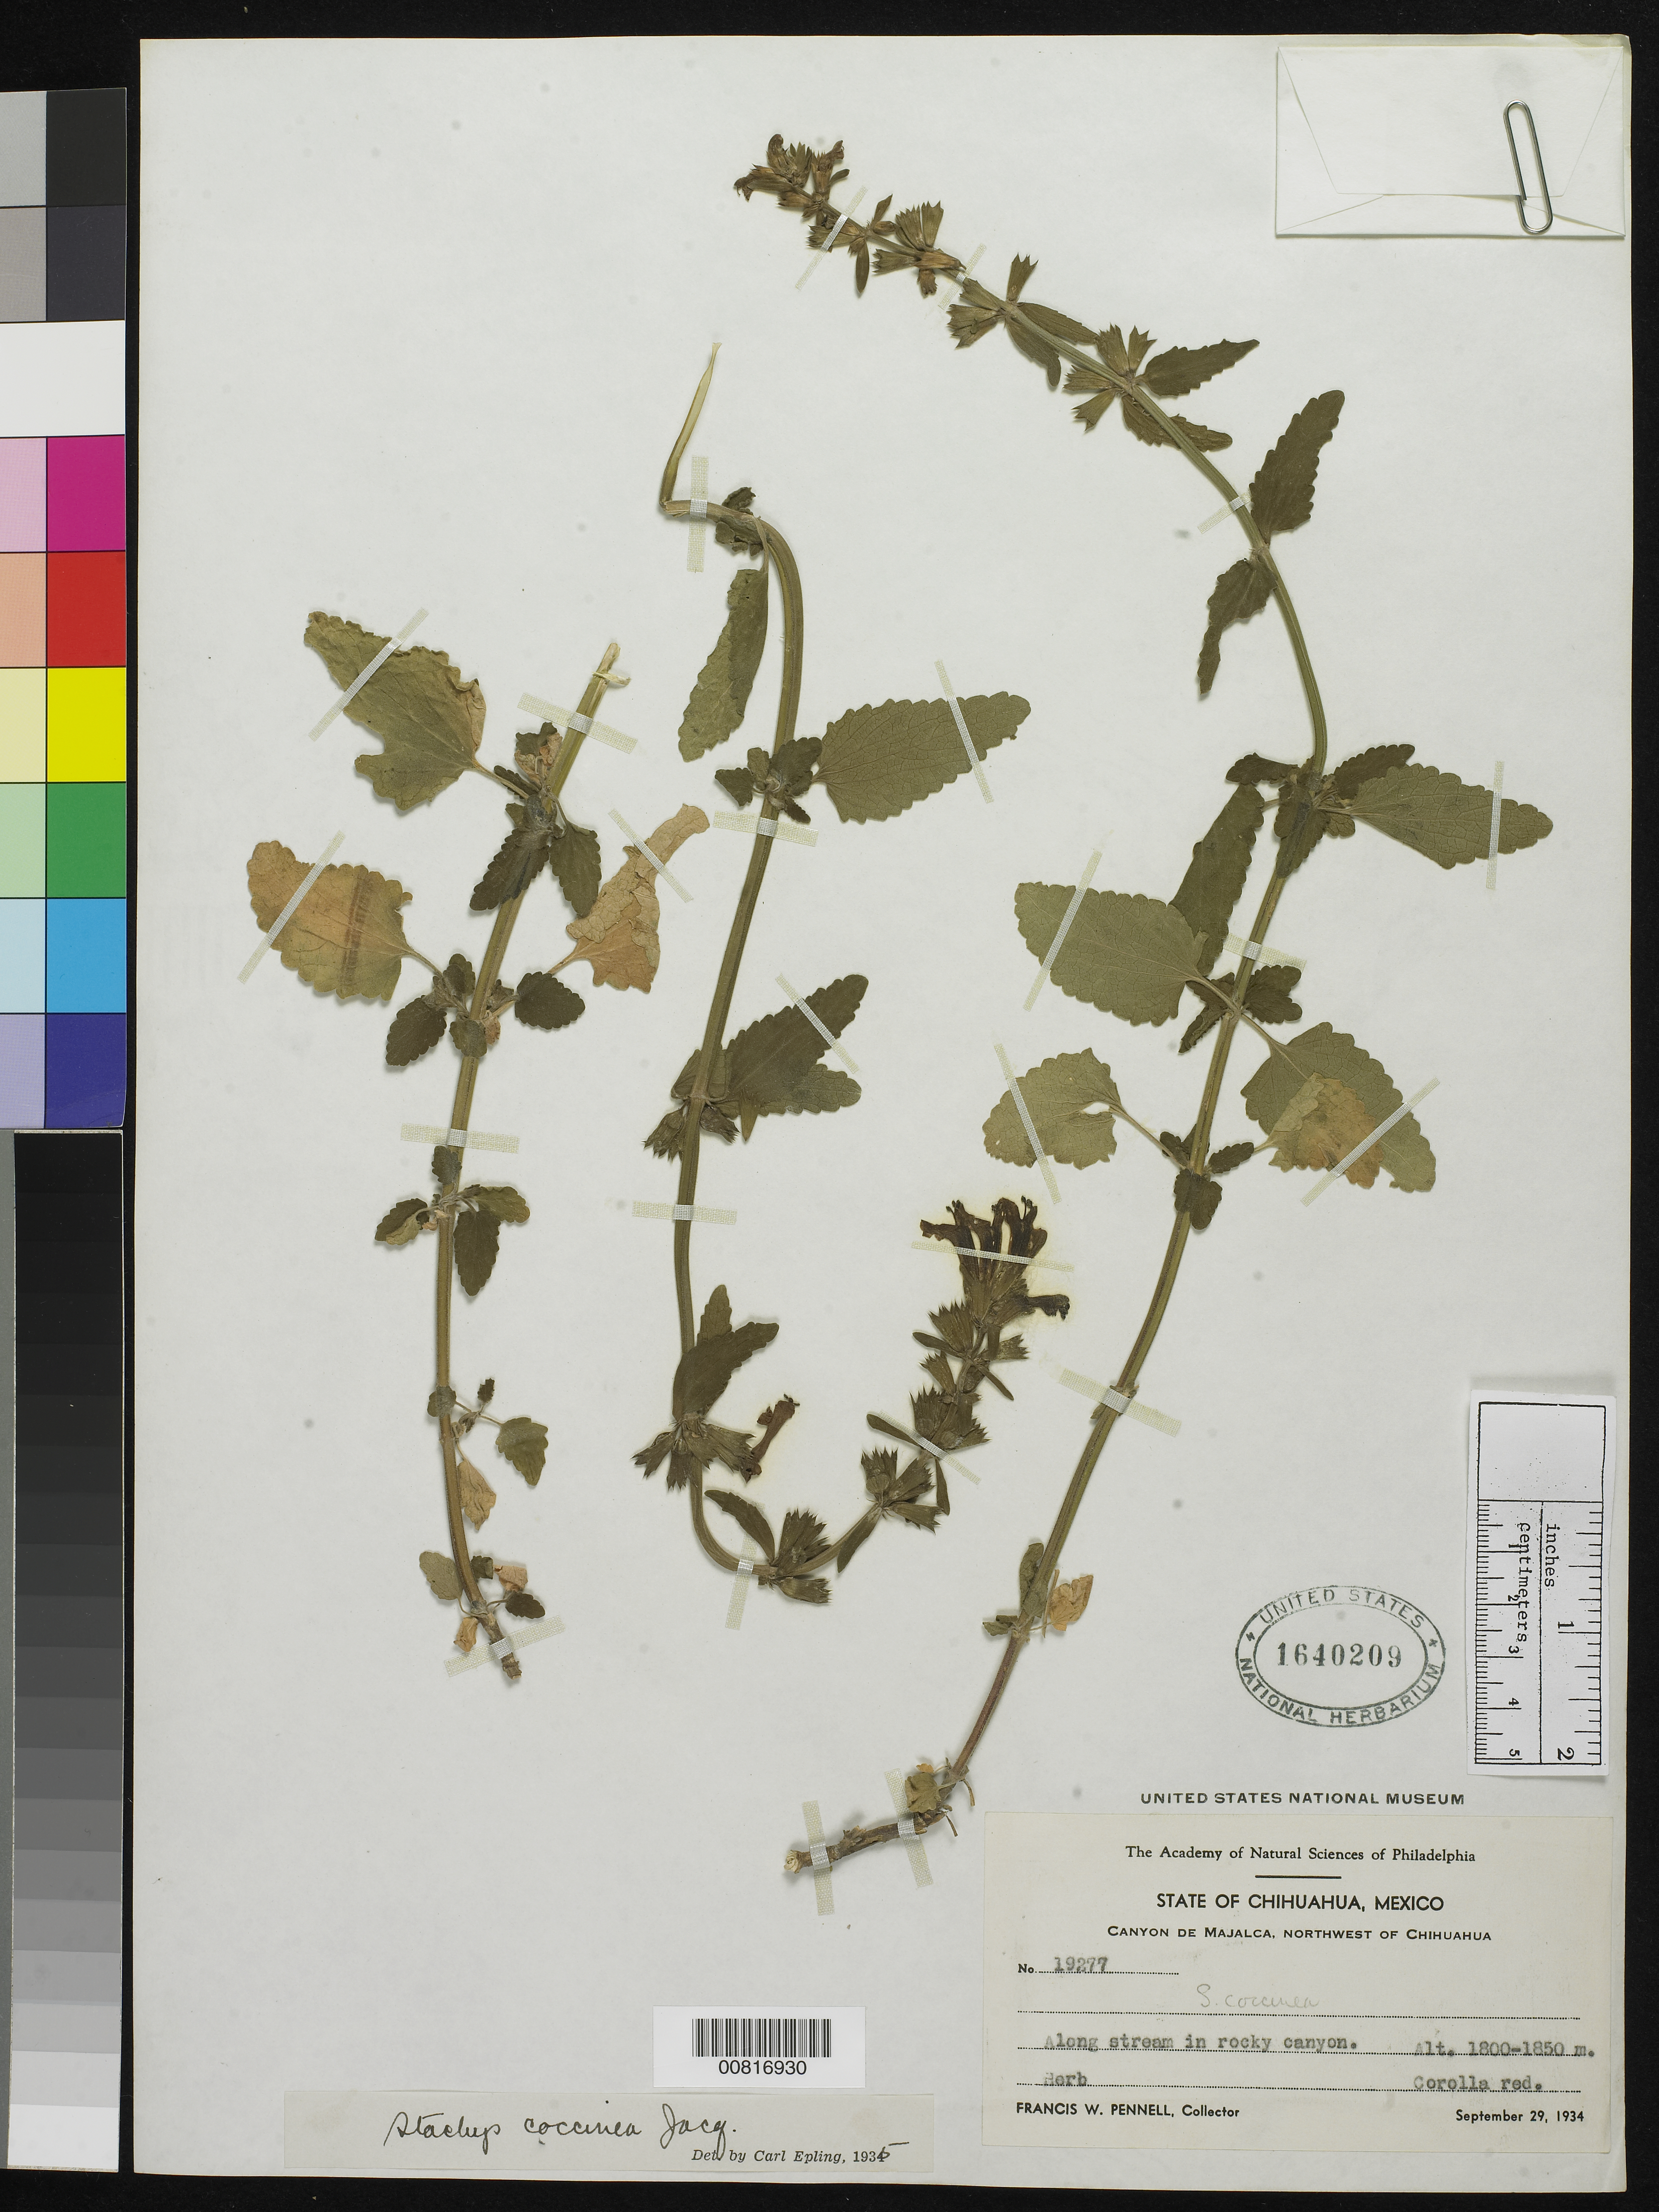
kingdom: Plantae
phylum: Tracheophyta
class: Magnoliopsida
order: Lamiales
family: Lamiaceae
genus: Stachys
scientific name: Stachys coccinea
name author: Ortega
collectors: F. W. Pennell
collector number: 19277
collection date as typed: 29 Sep 1934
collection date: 1934-09-29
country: Mexico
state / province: Chihuahua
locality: Canyon de Majalca, northwest of Chihuahua.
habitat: Along stream in rocky canyon.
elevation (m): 1850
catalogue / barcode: US 1640209